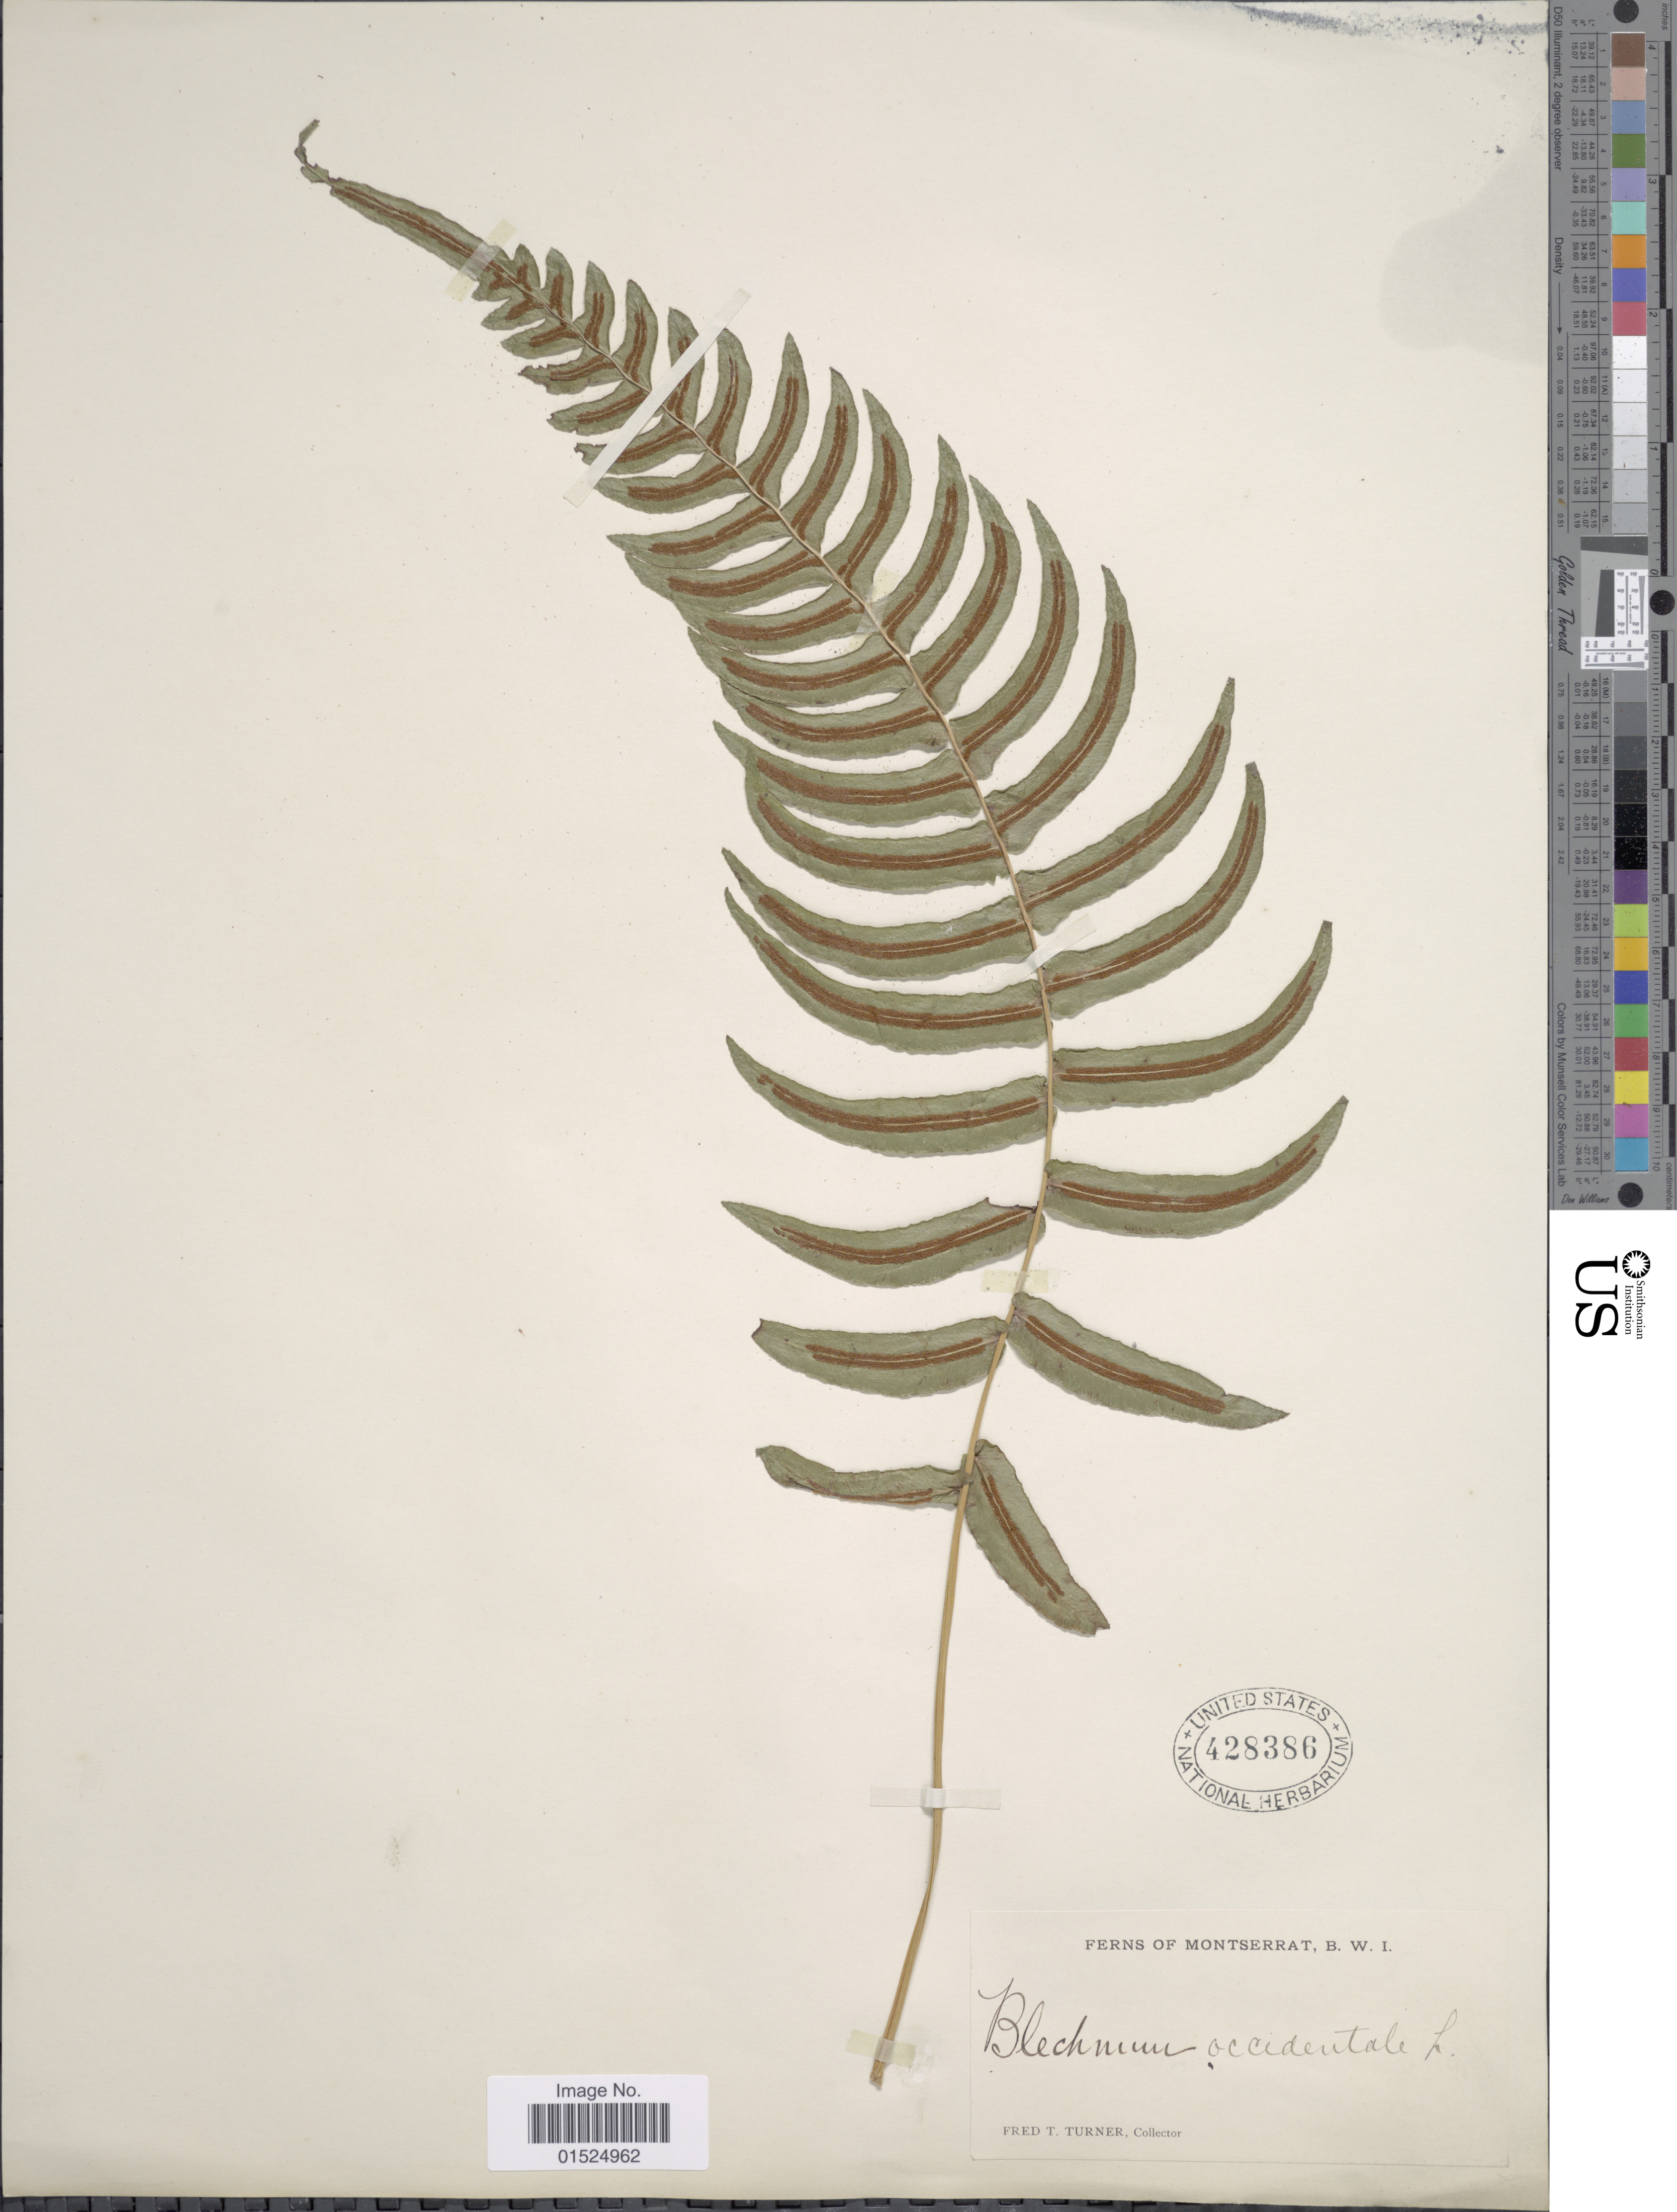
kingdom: Plantae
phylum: Tracheophyta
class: Polypodiopsida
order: Polypodiales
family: Blechnaceae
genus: Blechnum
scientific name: Blechnum occidentale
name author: L.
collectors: F. T. Turner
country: Montserrat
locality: Montserrat B. W. I.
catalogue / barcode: US 428386